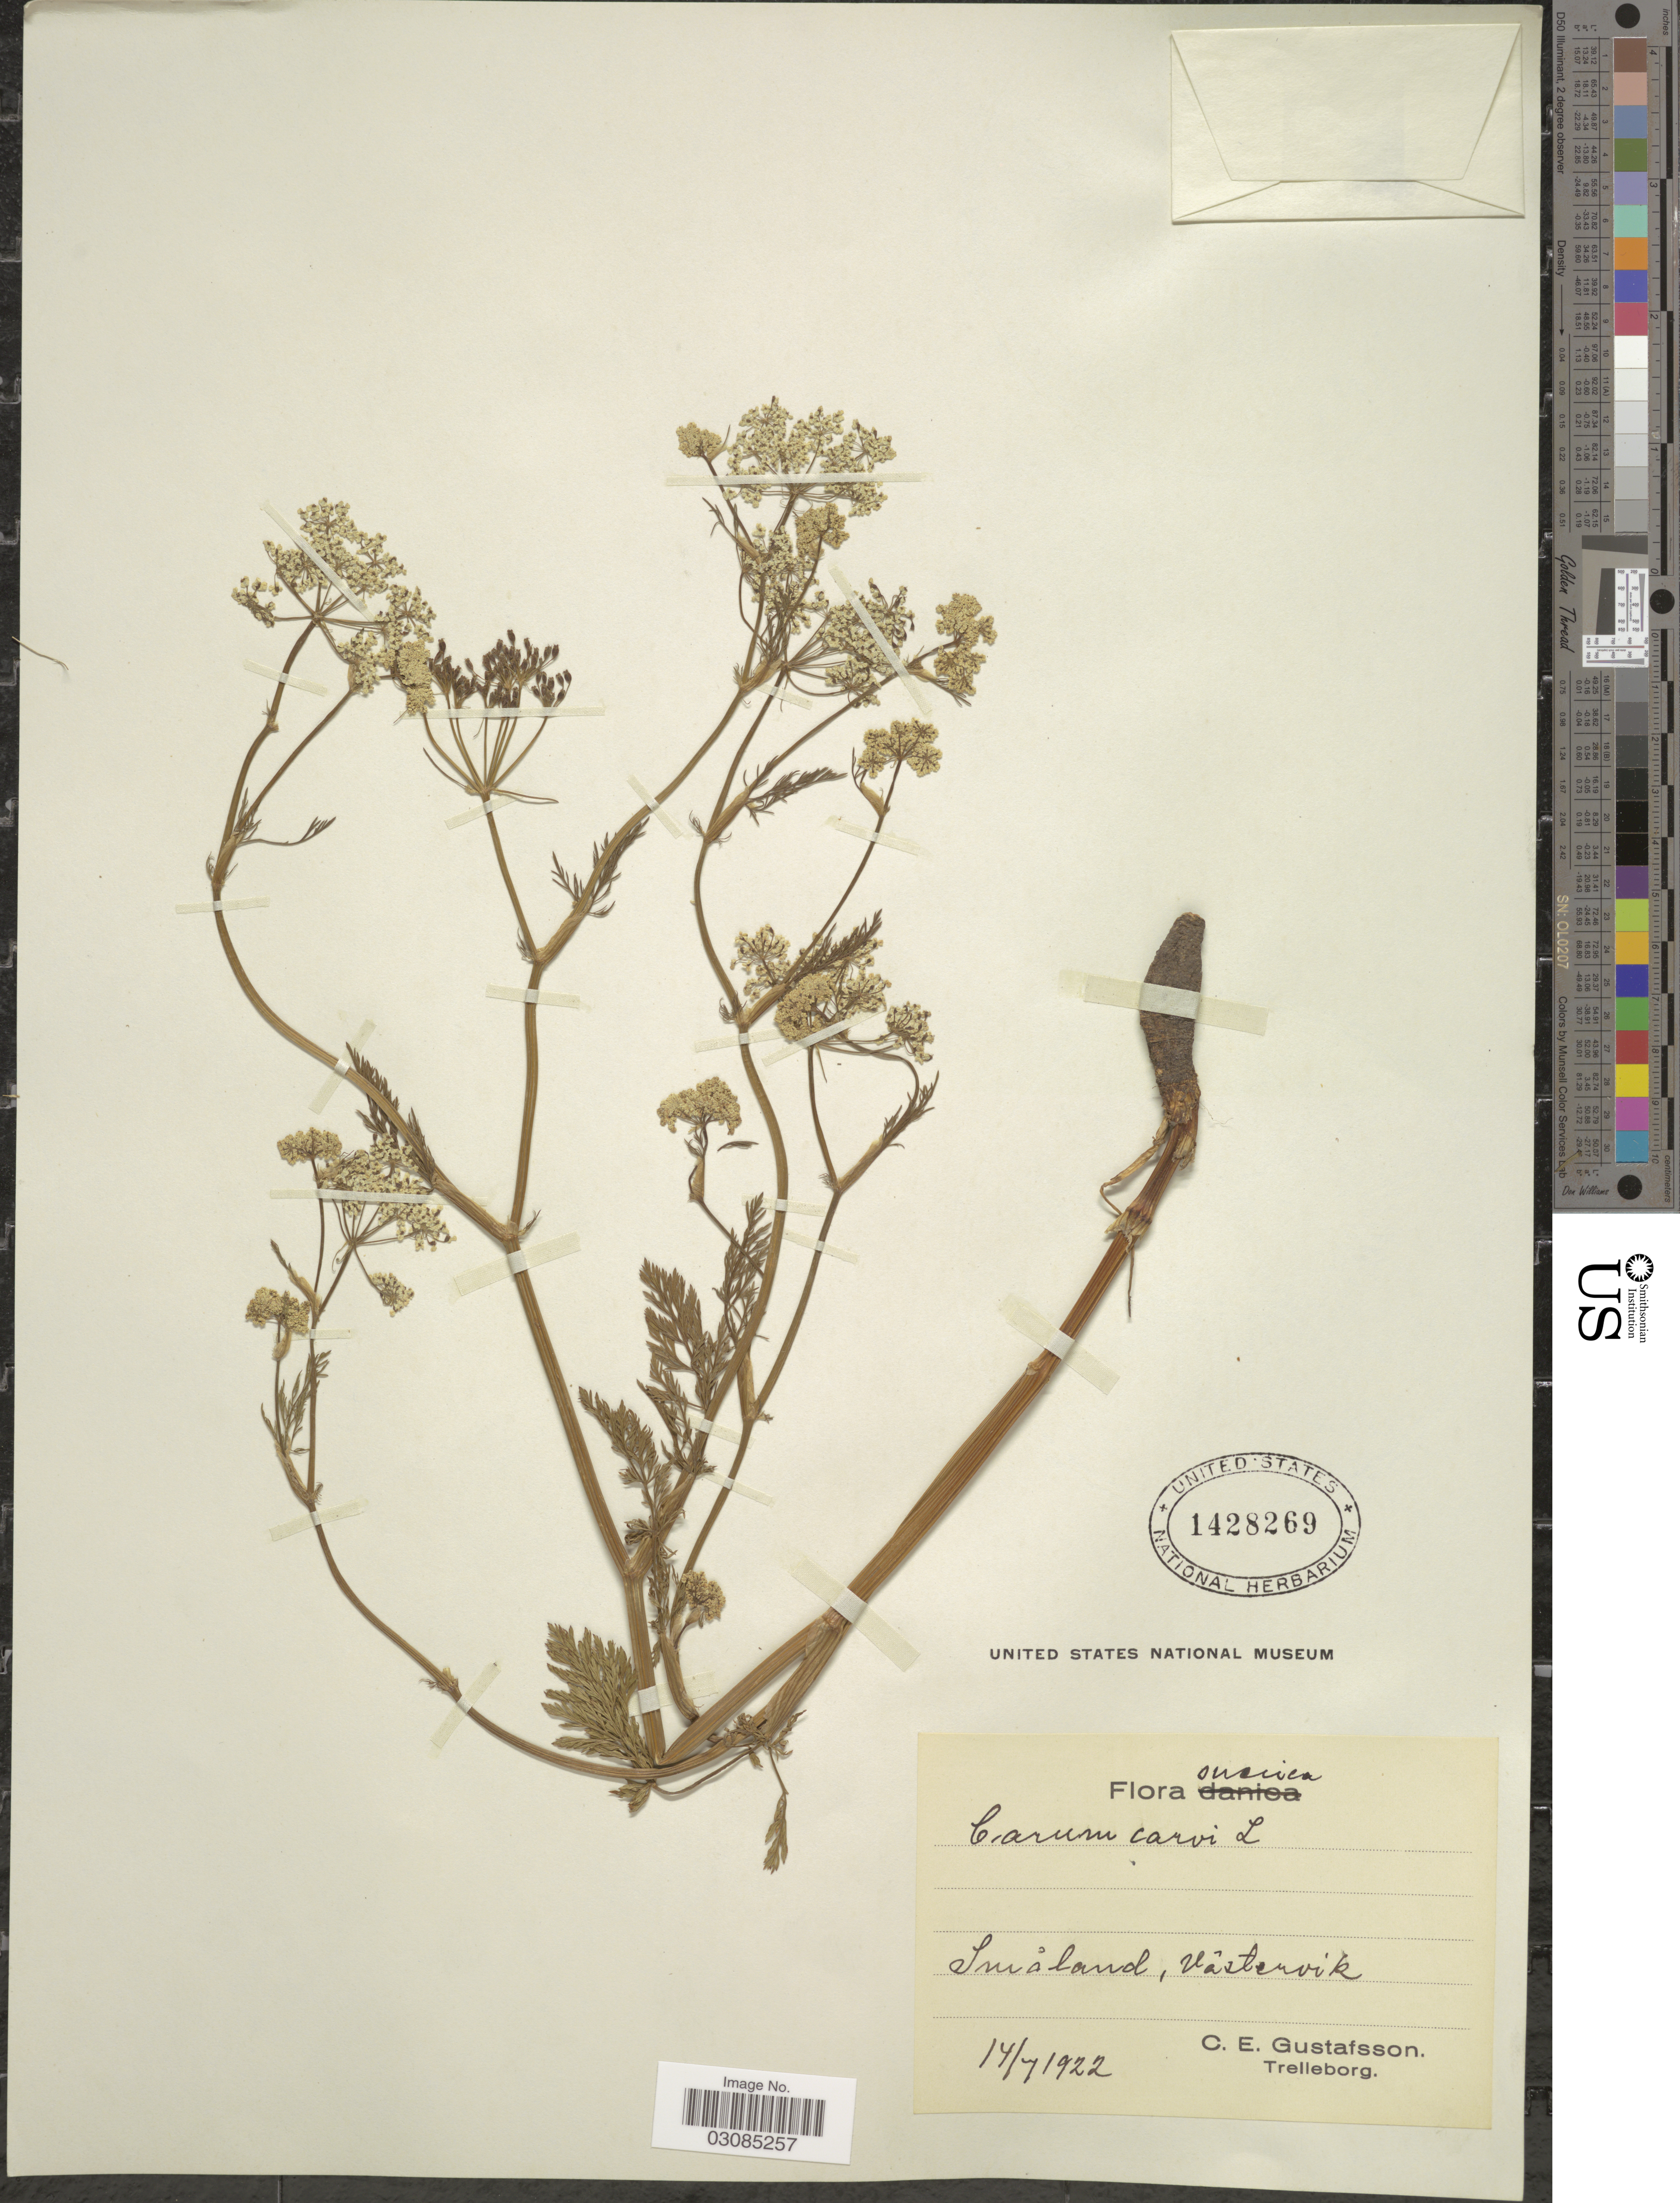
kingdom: Plantae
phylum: Tracheophyta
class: Magnoliopsida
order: Apiales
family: Apiaceae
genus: Carum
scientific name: Carum carvi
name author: L.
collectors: C. Gustafsson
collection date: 1922-07-14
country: Sweden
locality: Suecica. Suisland, Vastervik.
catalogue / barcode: US 1428269